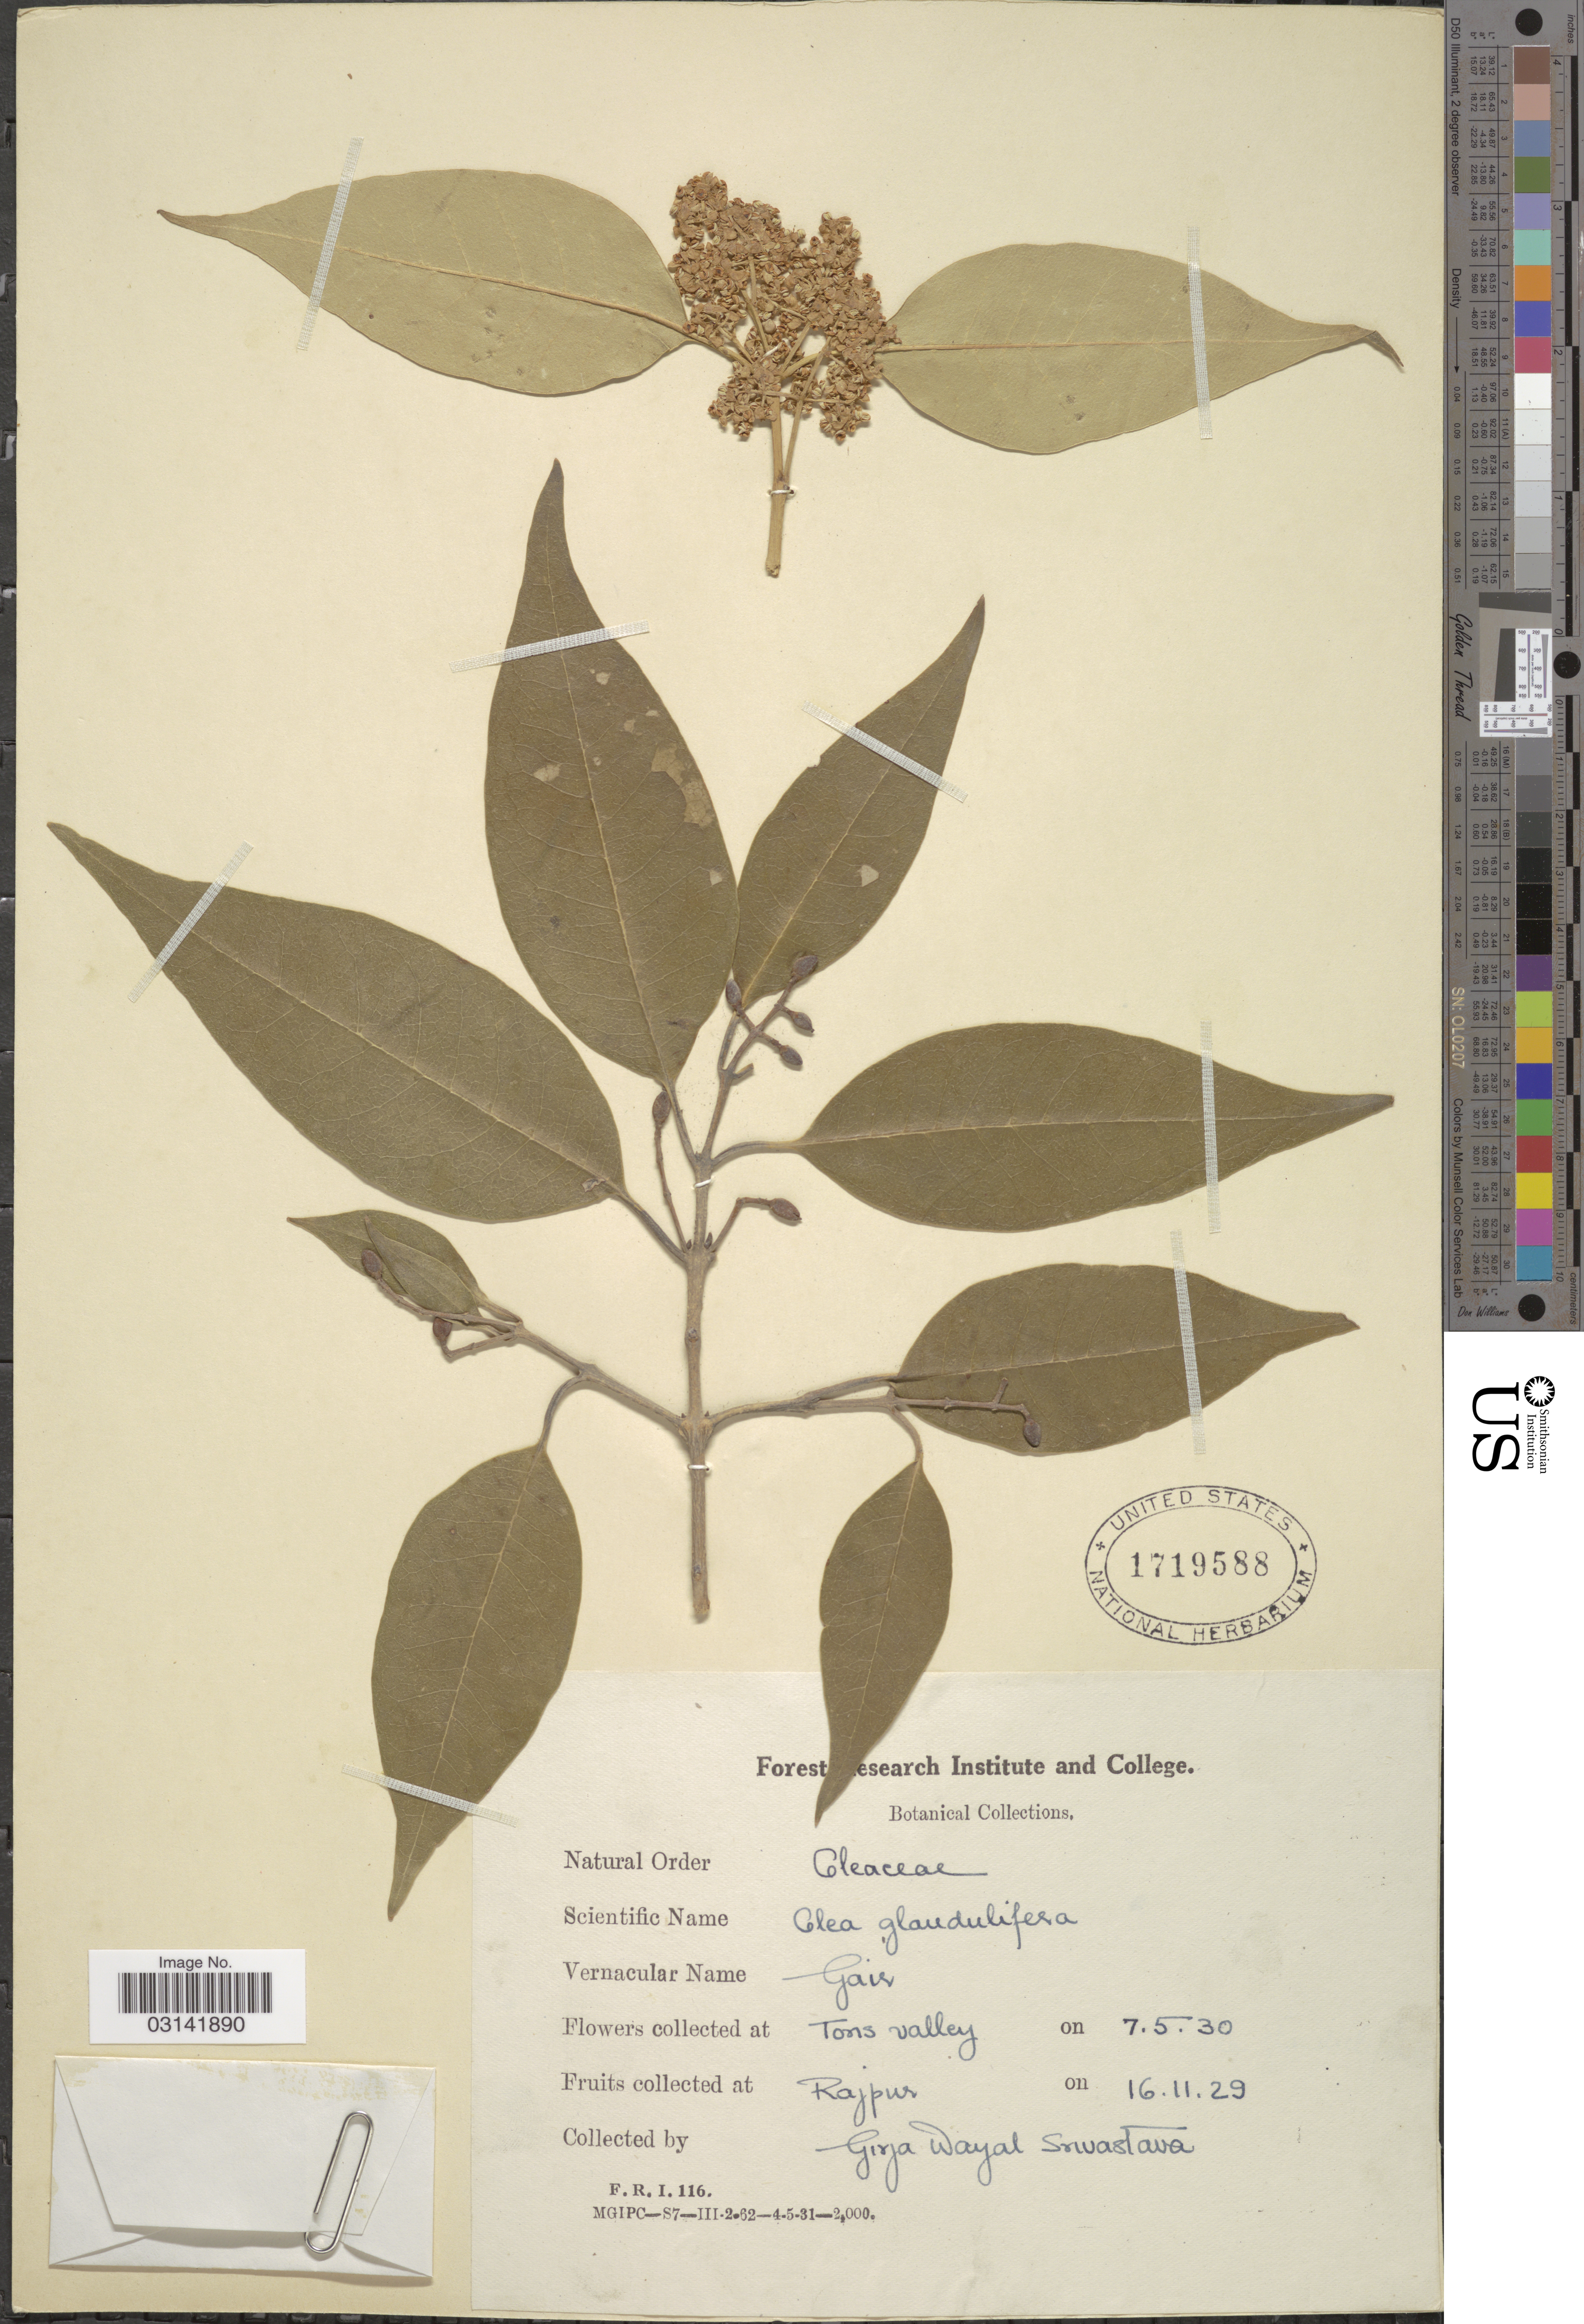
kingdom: Plantae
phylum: Tracheophyta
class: Magnoliopsida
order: Lamiales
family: Oleaceae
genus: Olea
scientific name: Olea paniculata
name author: R. Br.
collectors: G. Srivastava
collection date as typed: Transcribed d/m/y: 16/11/29 to 7/5/30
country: India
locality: Tons valley, Rajpur.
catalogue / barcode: US 1719588